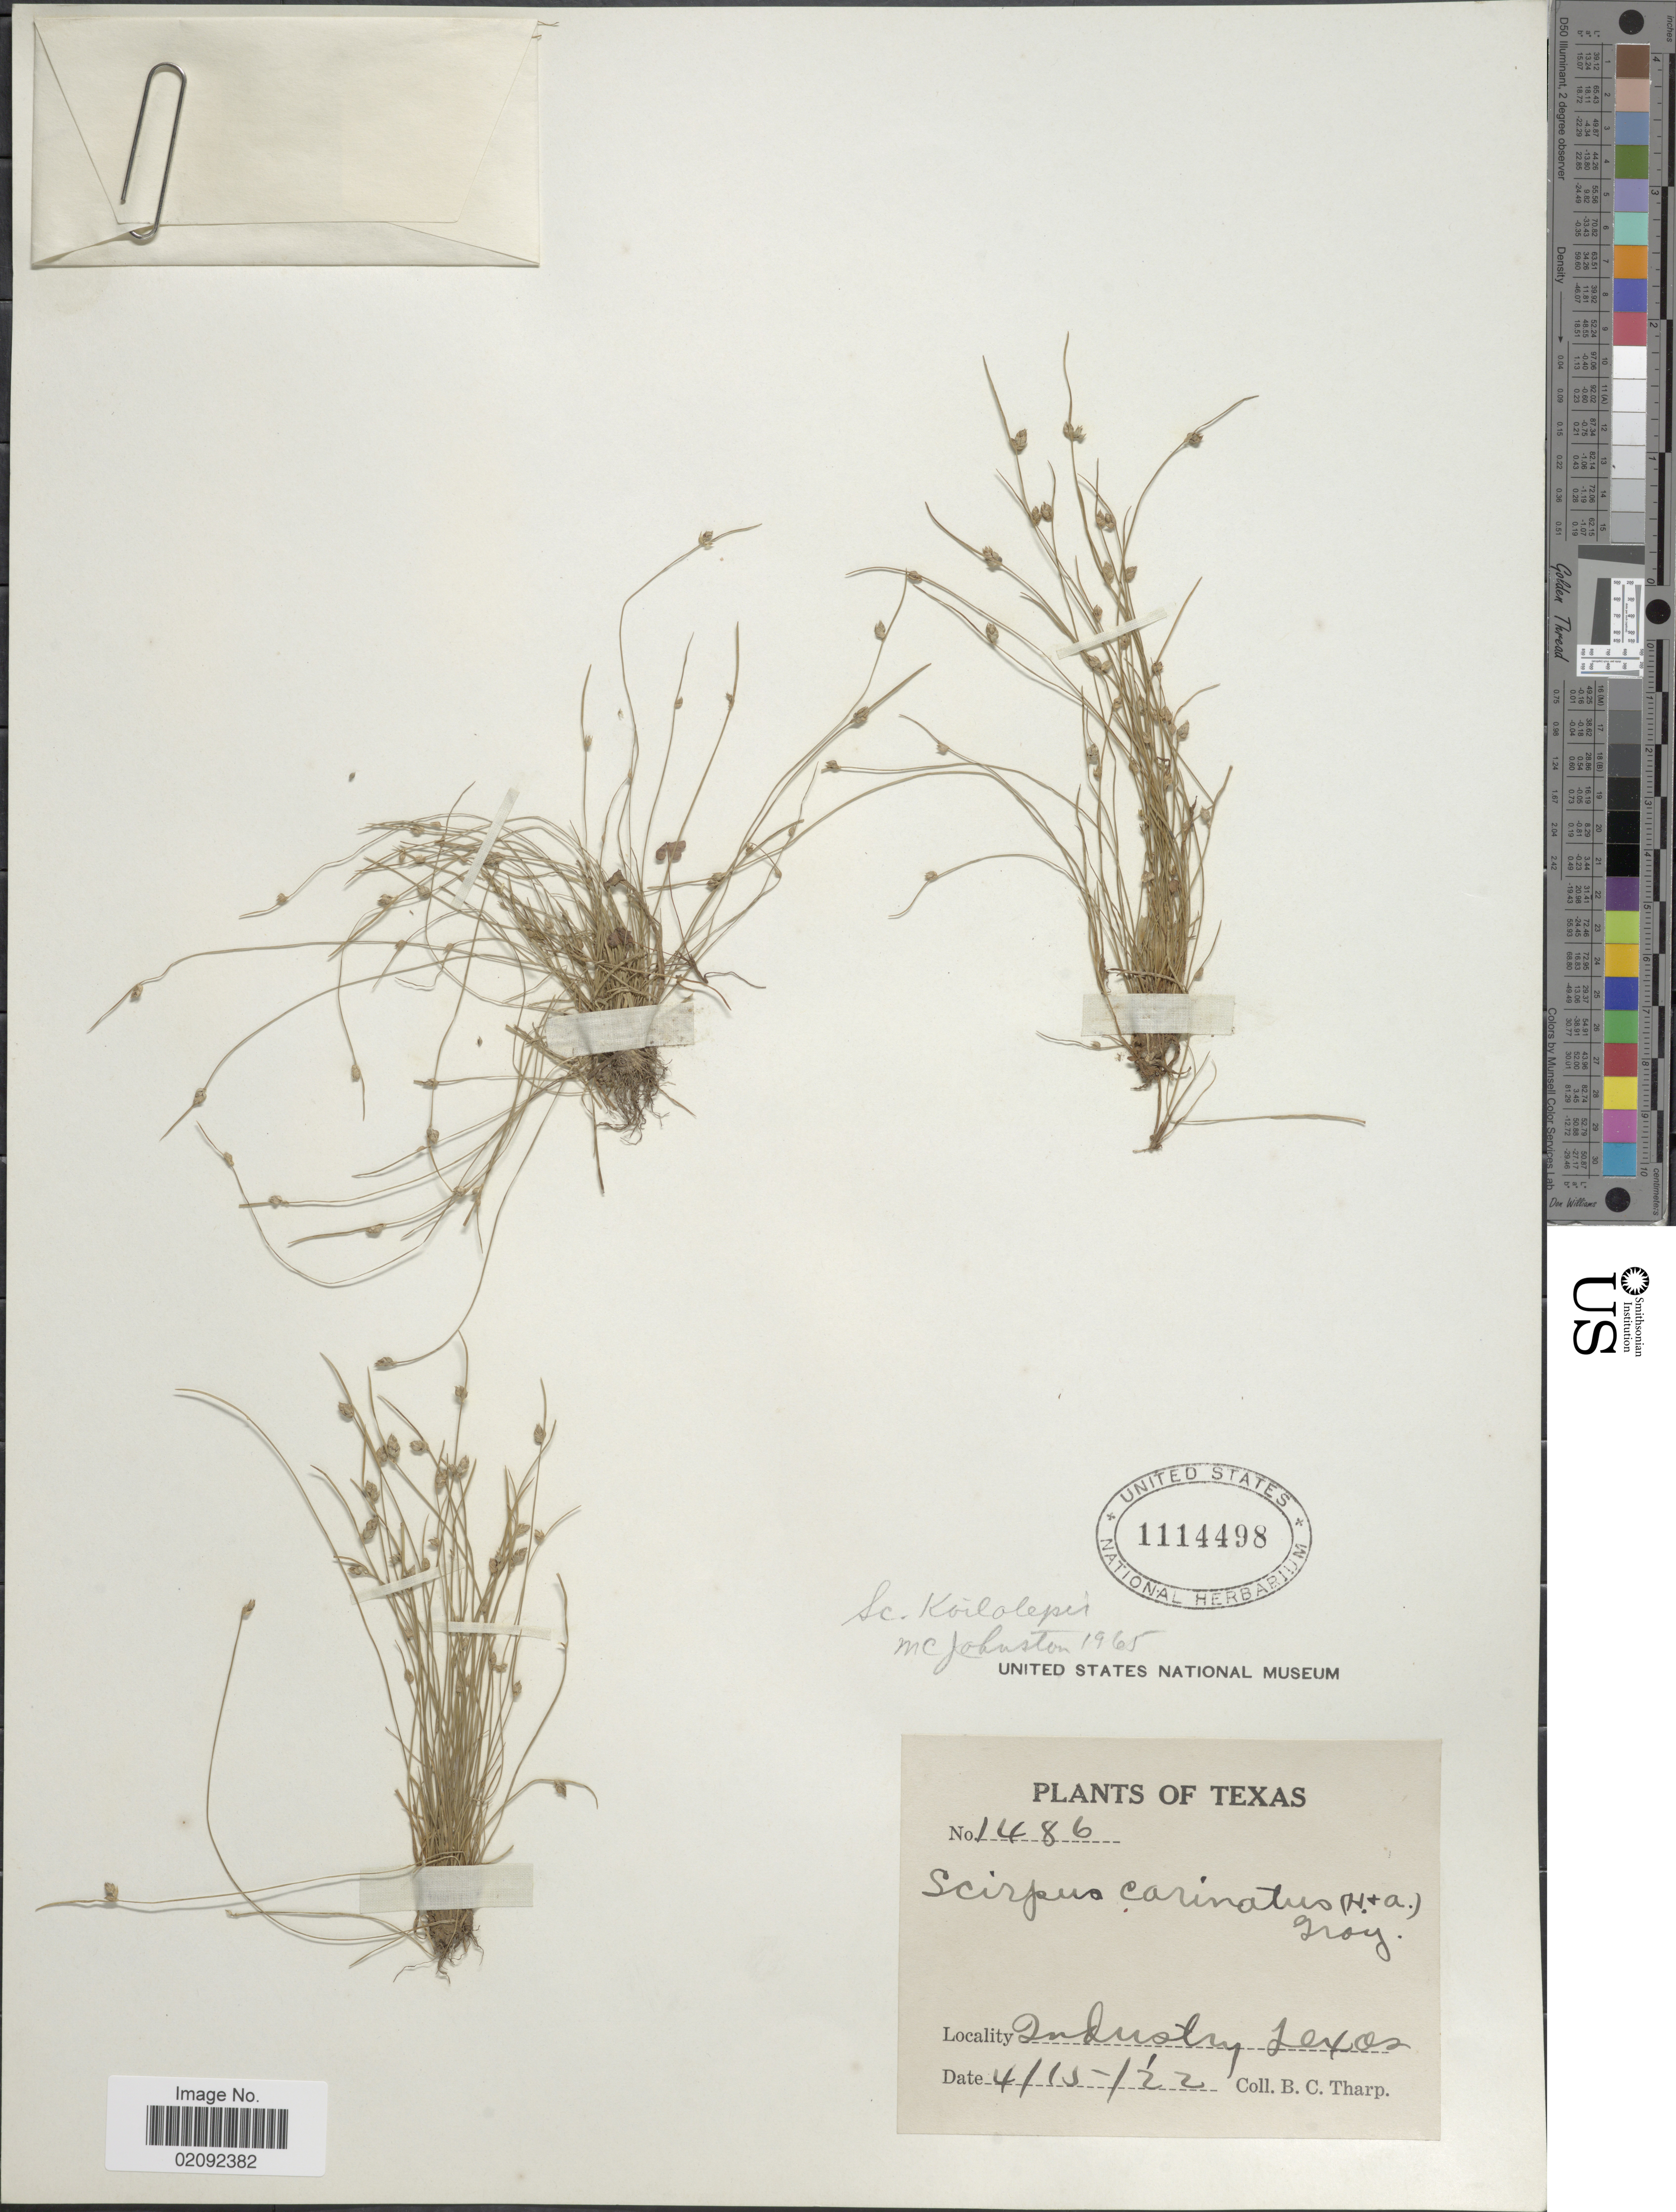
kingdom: Plantae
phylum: Tracheophyta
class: Liliopsida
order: Poales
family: Cyperaceae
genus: Isolepis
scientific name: Isolepis carinata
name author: Hook. & Arn. ex Torr.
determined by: Strong, M. T., (US), Smithsonian Institution - National Museum of Natural History (UNITED STATES)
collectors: B. C. Tharp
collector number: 1486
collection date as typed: Transcribed d/m/y: 15/4/22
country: United States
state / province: Texas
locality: Industry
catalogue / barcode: US 1114498